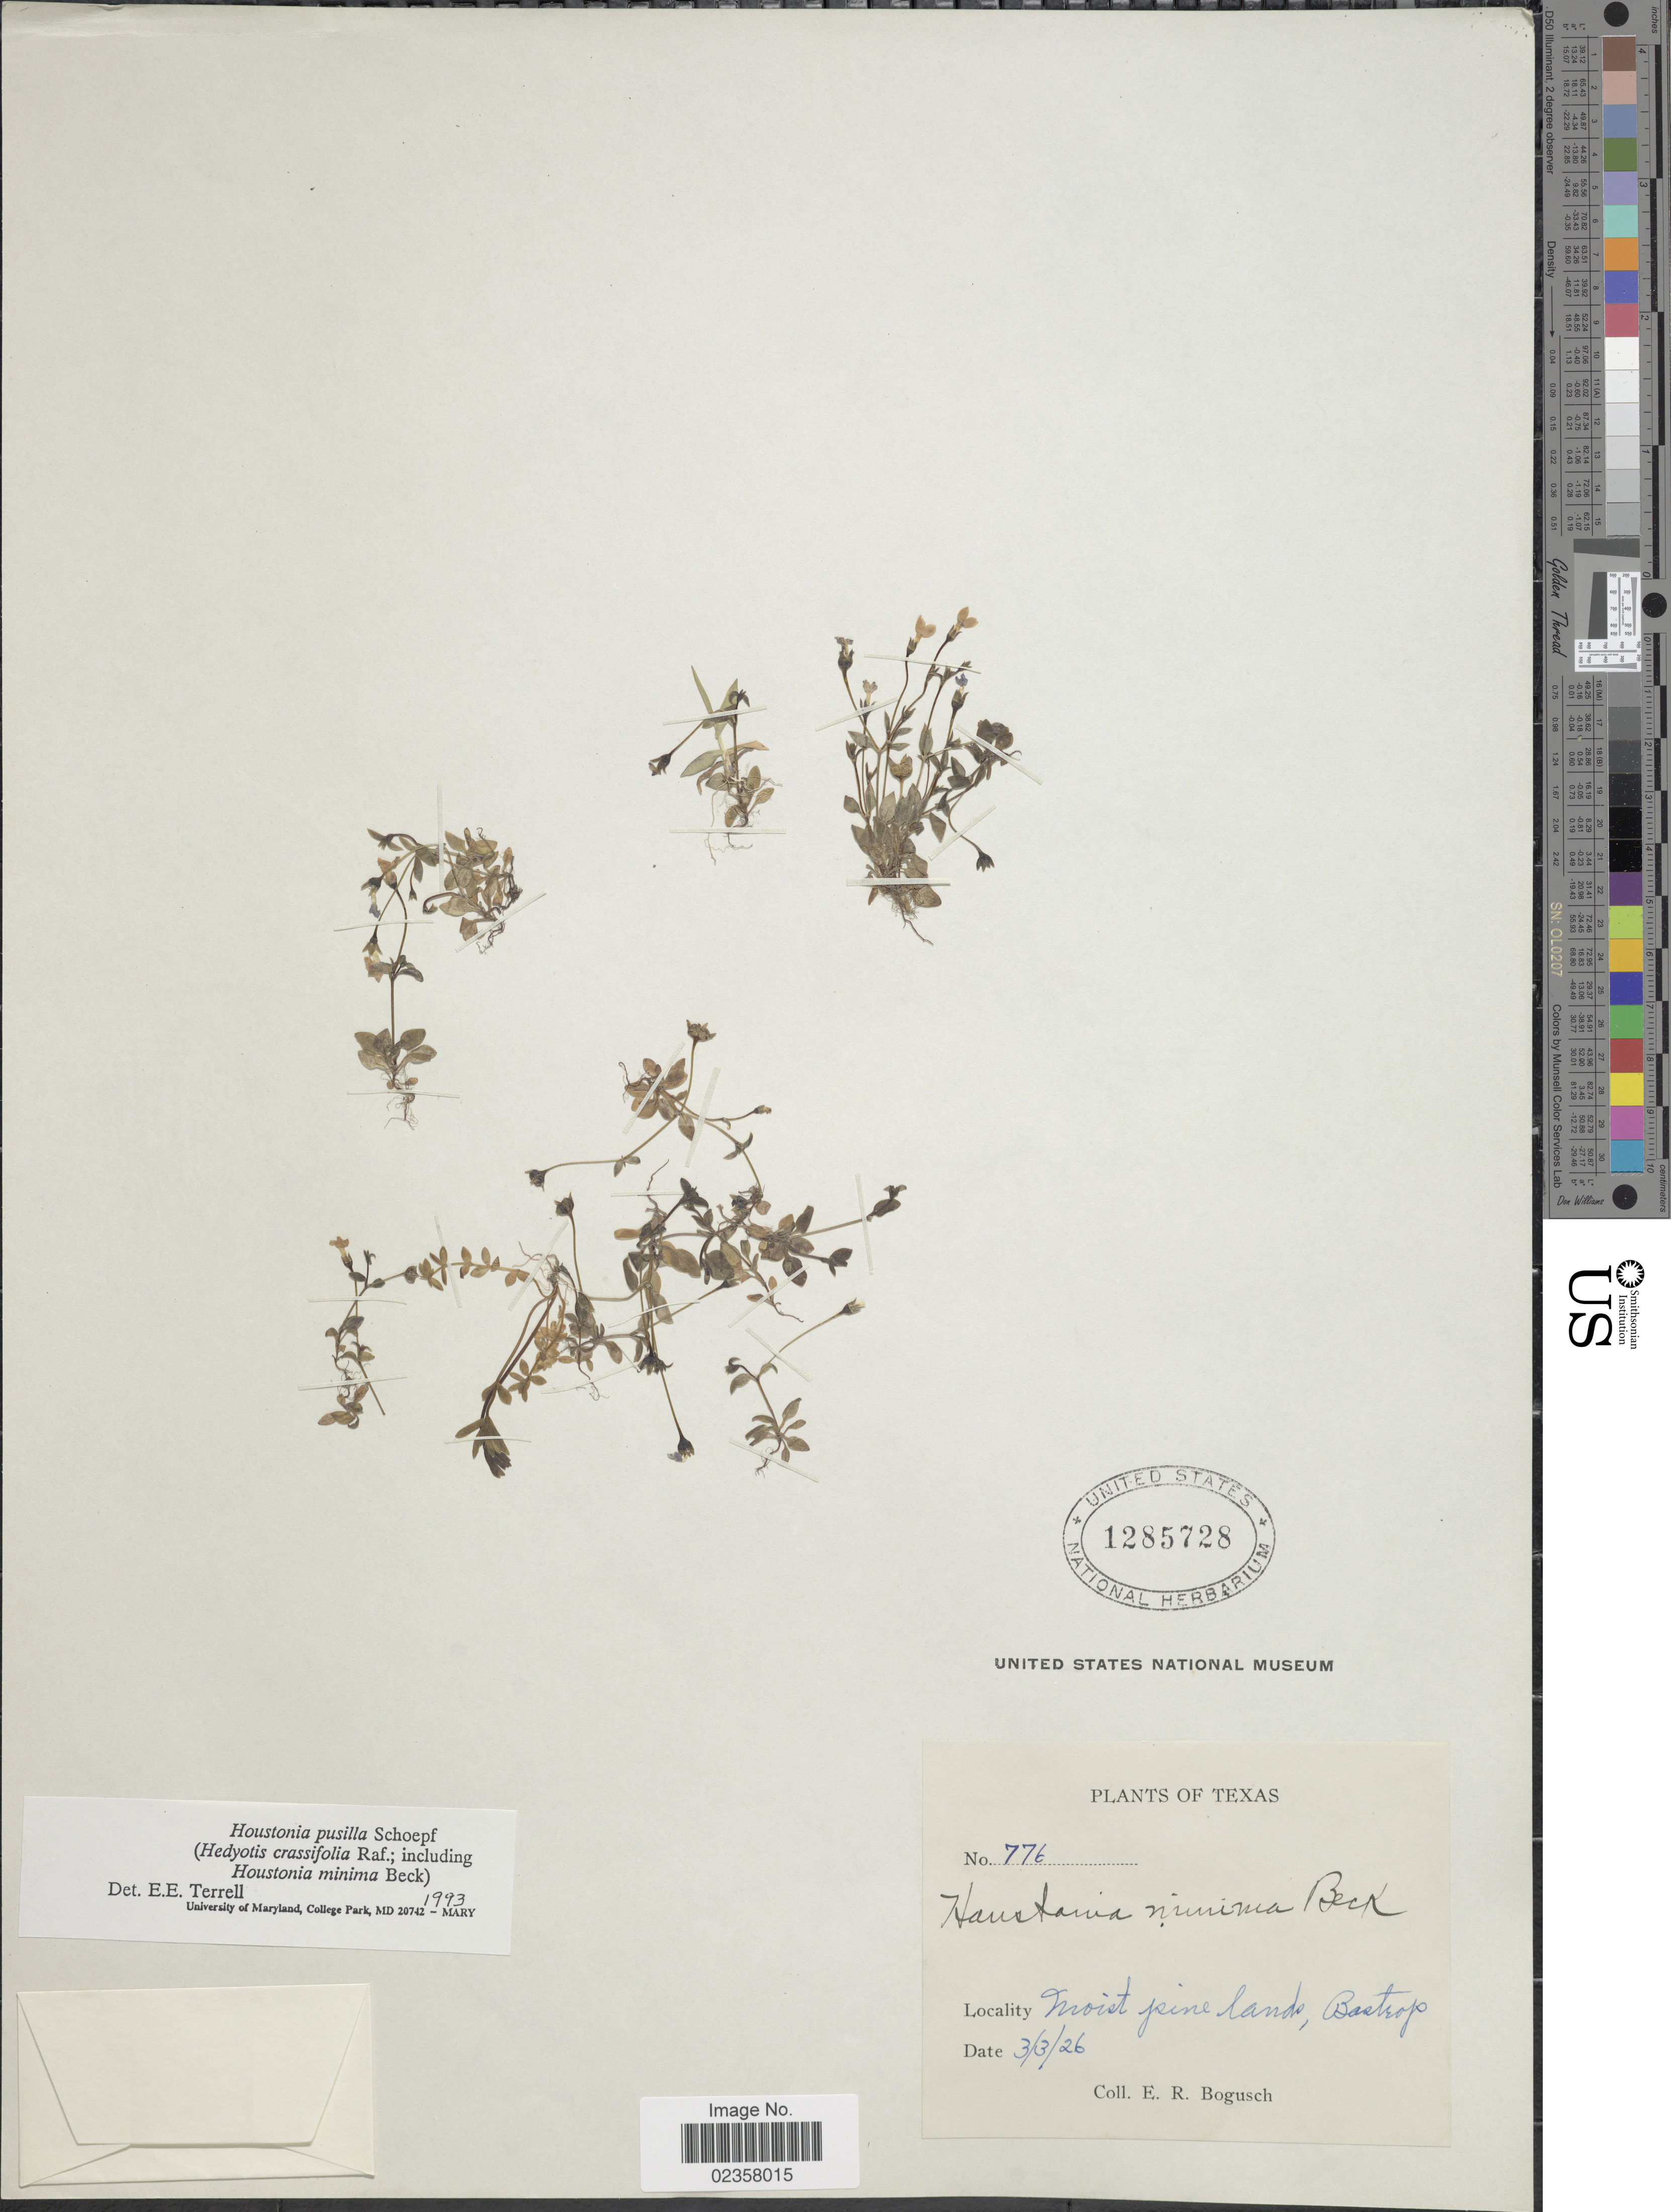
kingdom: Plantae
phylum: Tracheophyta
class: Magnoliopsida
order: Gentianales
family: Rubiaceae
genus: Houstonia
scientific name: Houstonia pusilla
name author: Schoepf.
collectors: E. Bogusch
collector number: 776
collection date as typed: Transcribed d/m/y: 3/3/26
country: United States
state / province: Texas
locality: Texas, Moist pine lando, Bastrop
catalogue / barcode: US 1285728